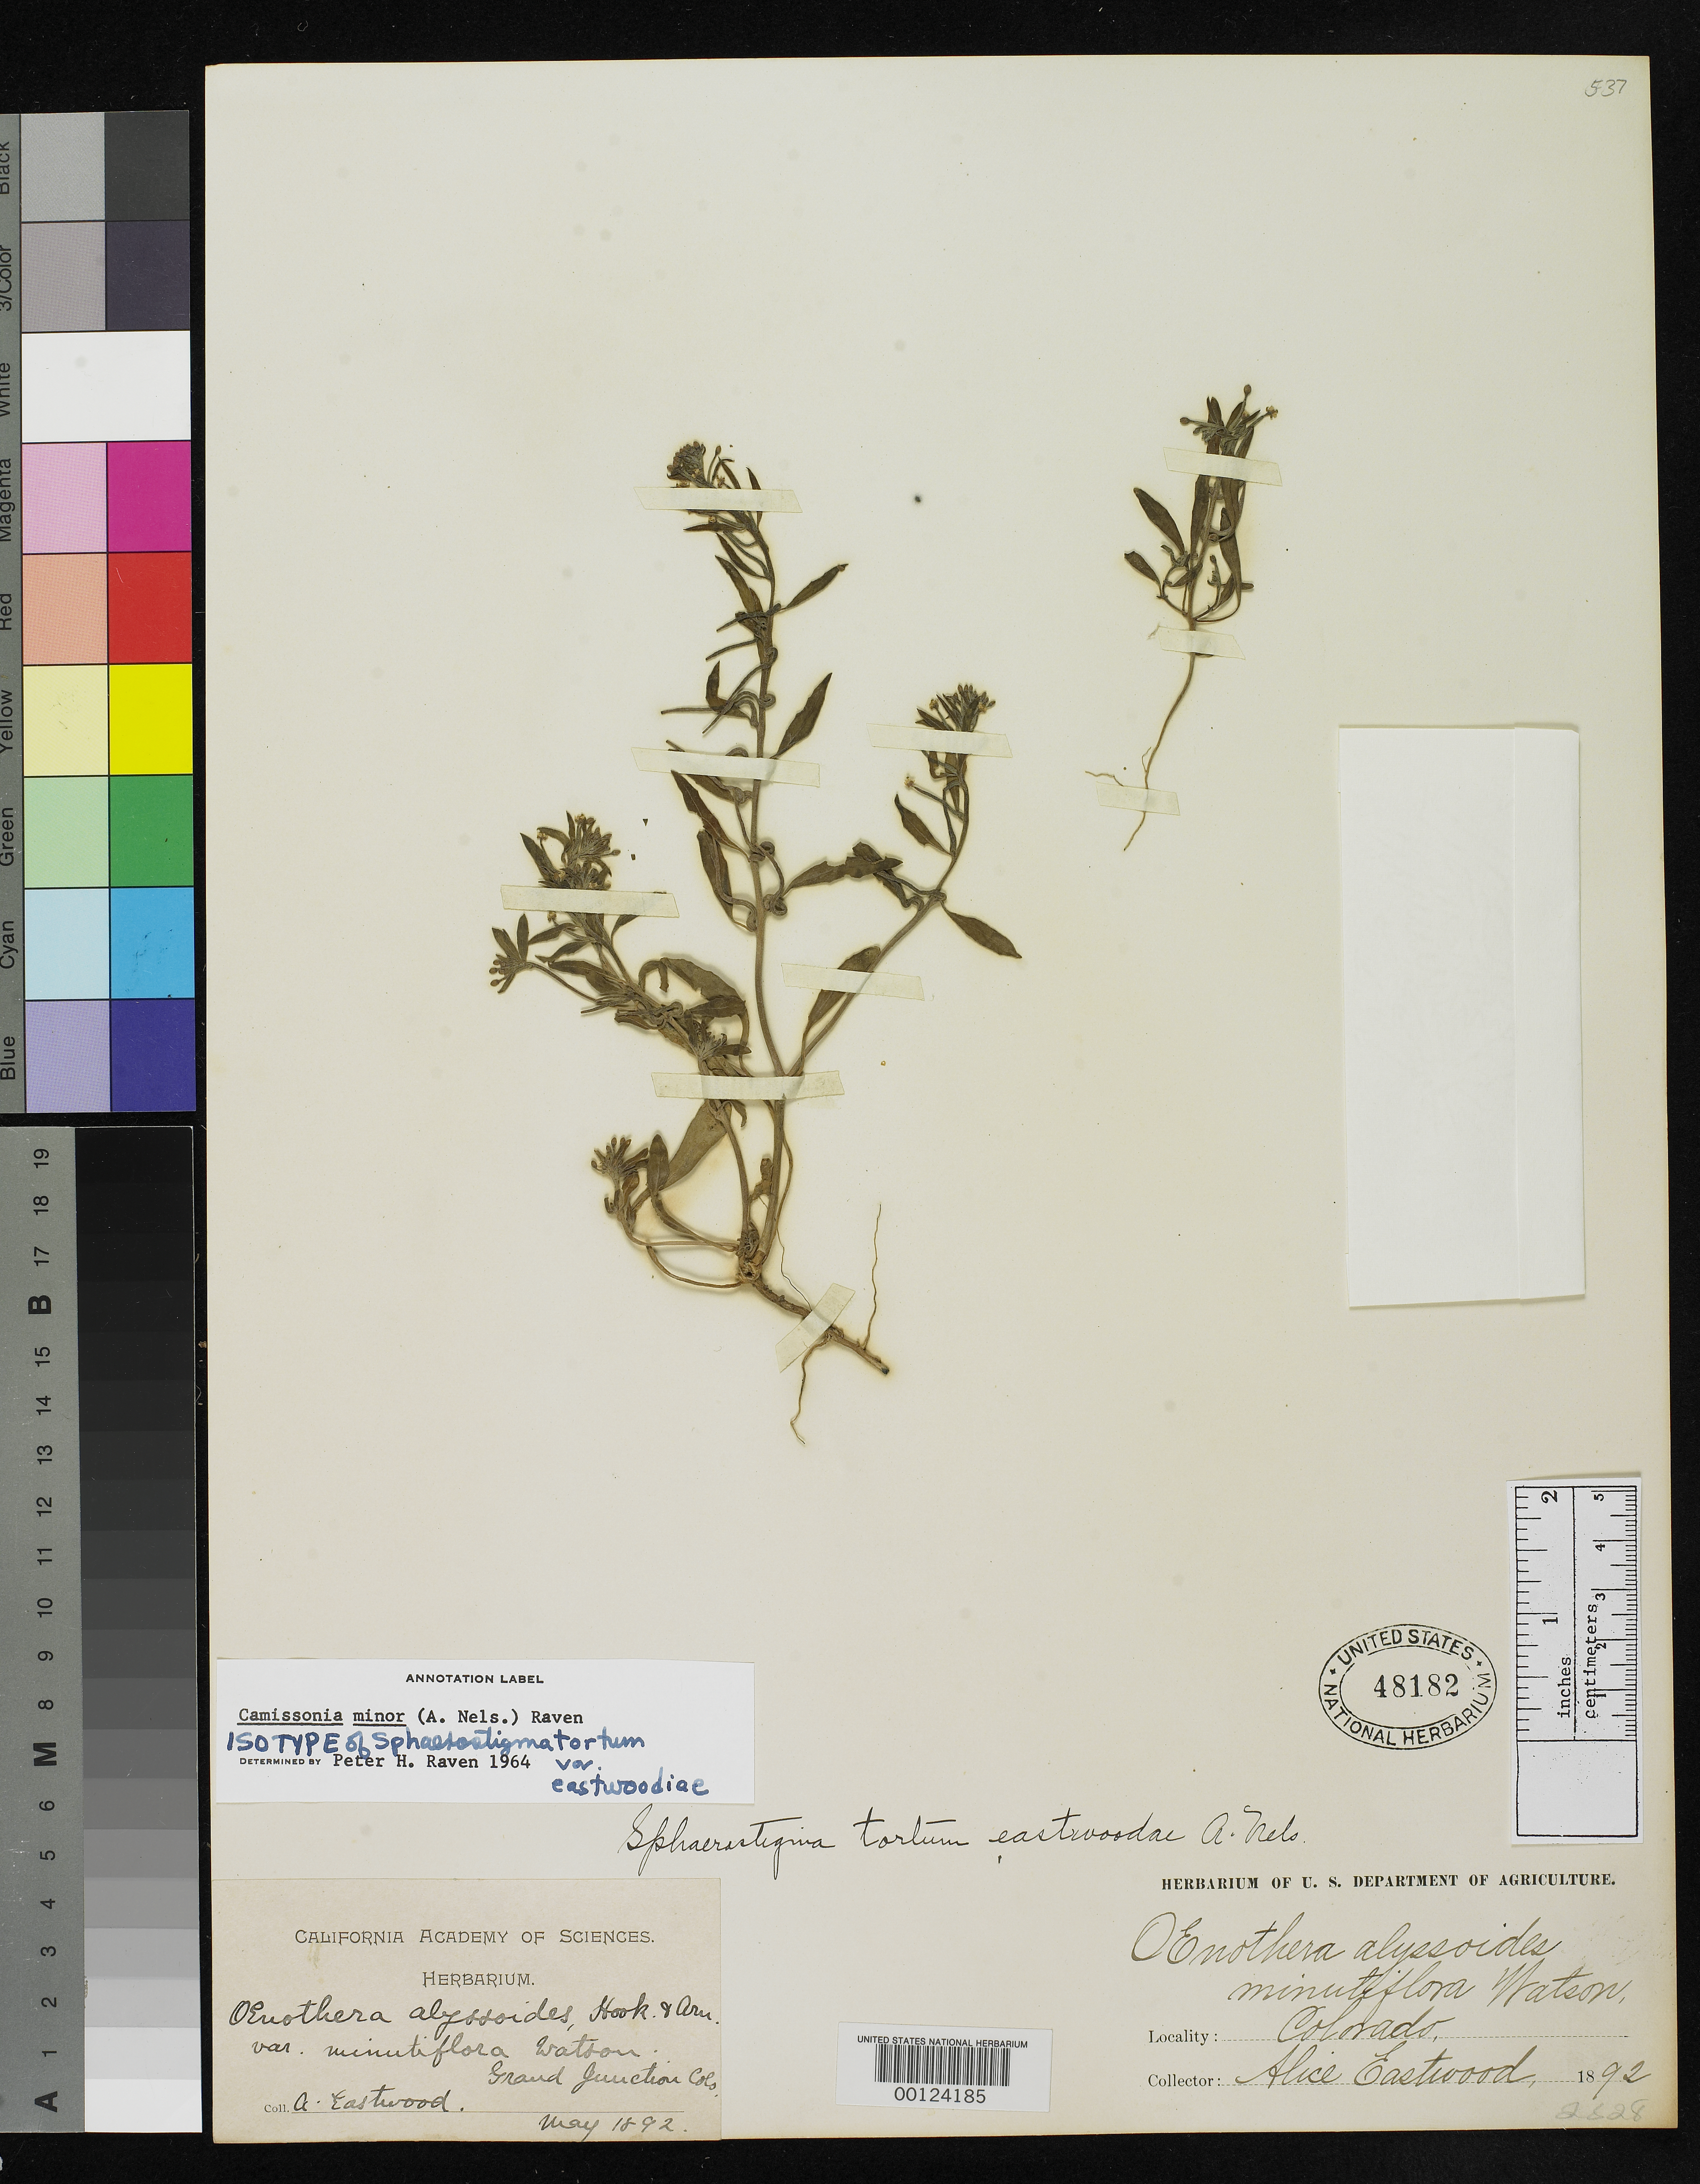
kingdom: Plantae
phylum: Tracheophyta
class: Magnoliopsida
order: Myrtales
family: Onagraceae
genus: Sphaerostigma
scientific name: Sphaerostigma tortum var. eastwoodae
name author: A. Nelson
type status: Isotype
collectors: A. Eastwood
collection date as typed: May 1892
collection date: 1892-05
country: United States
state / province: Colorado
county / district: Mesa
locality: Grand Junction.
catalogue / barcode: US 48182